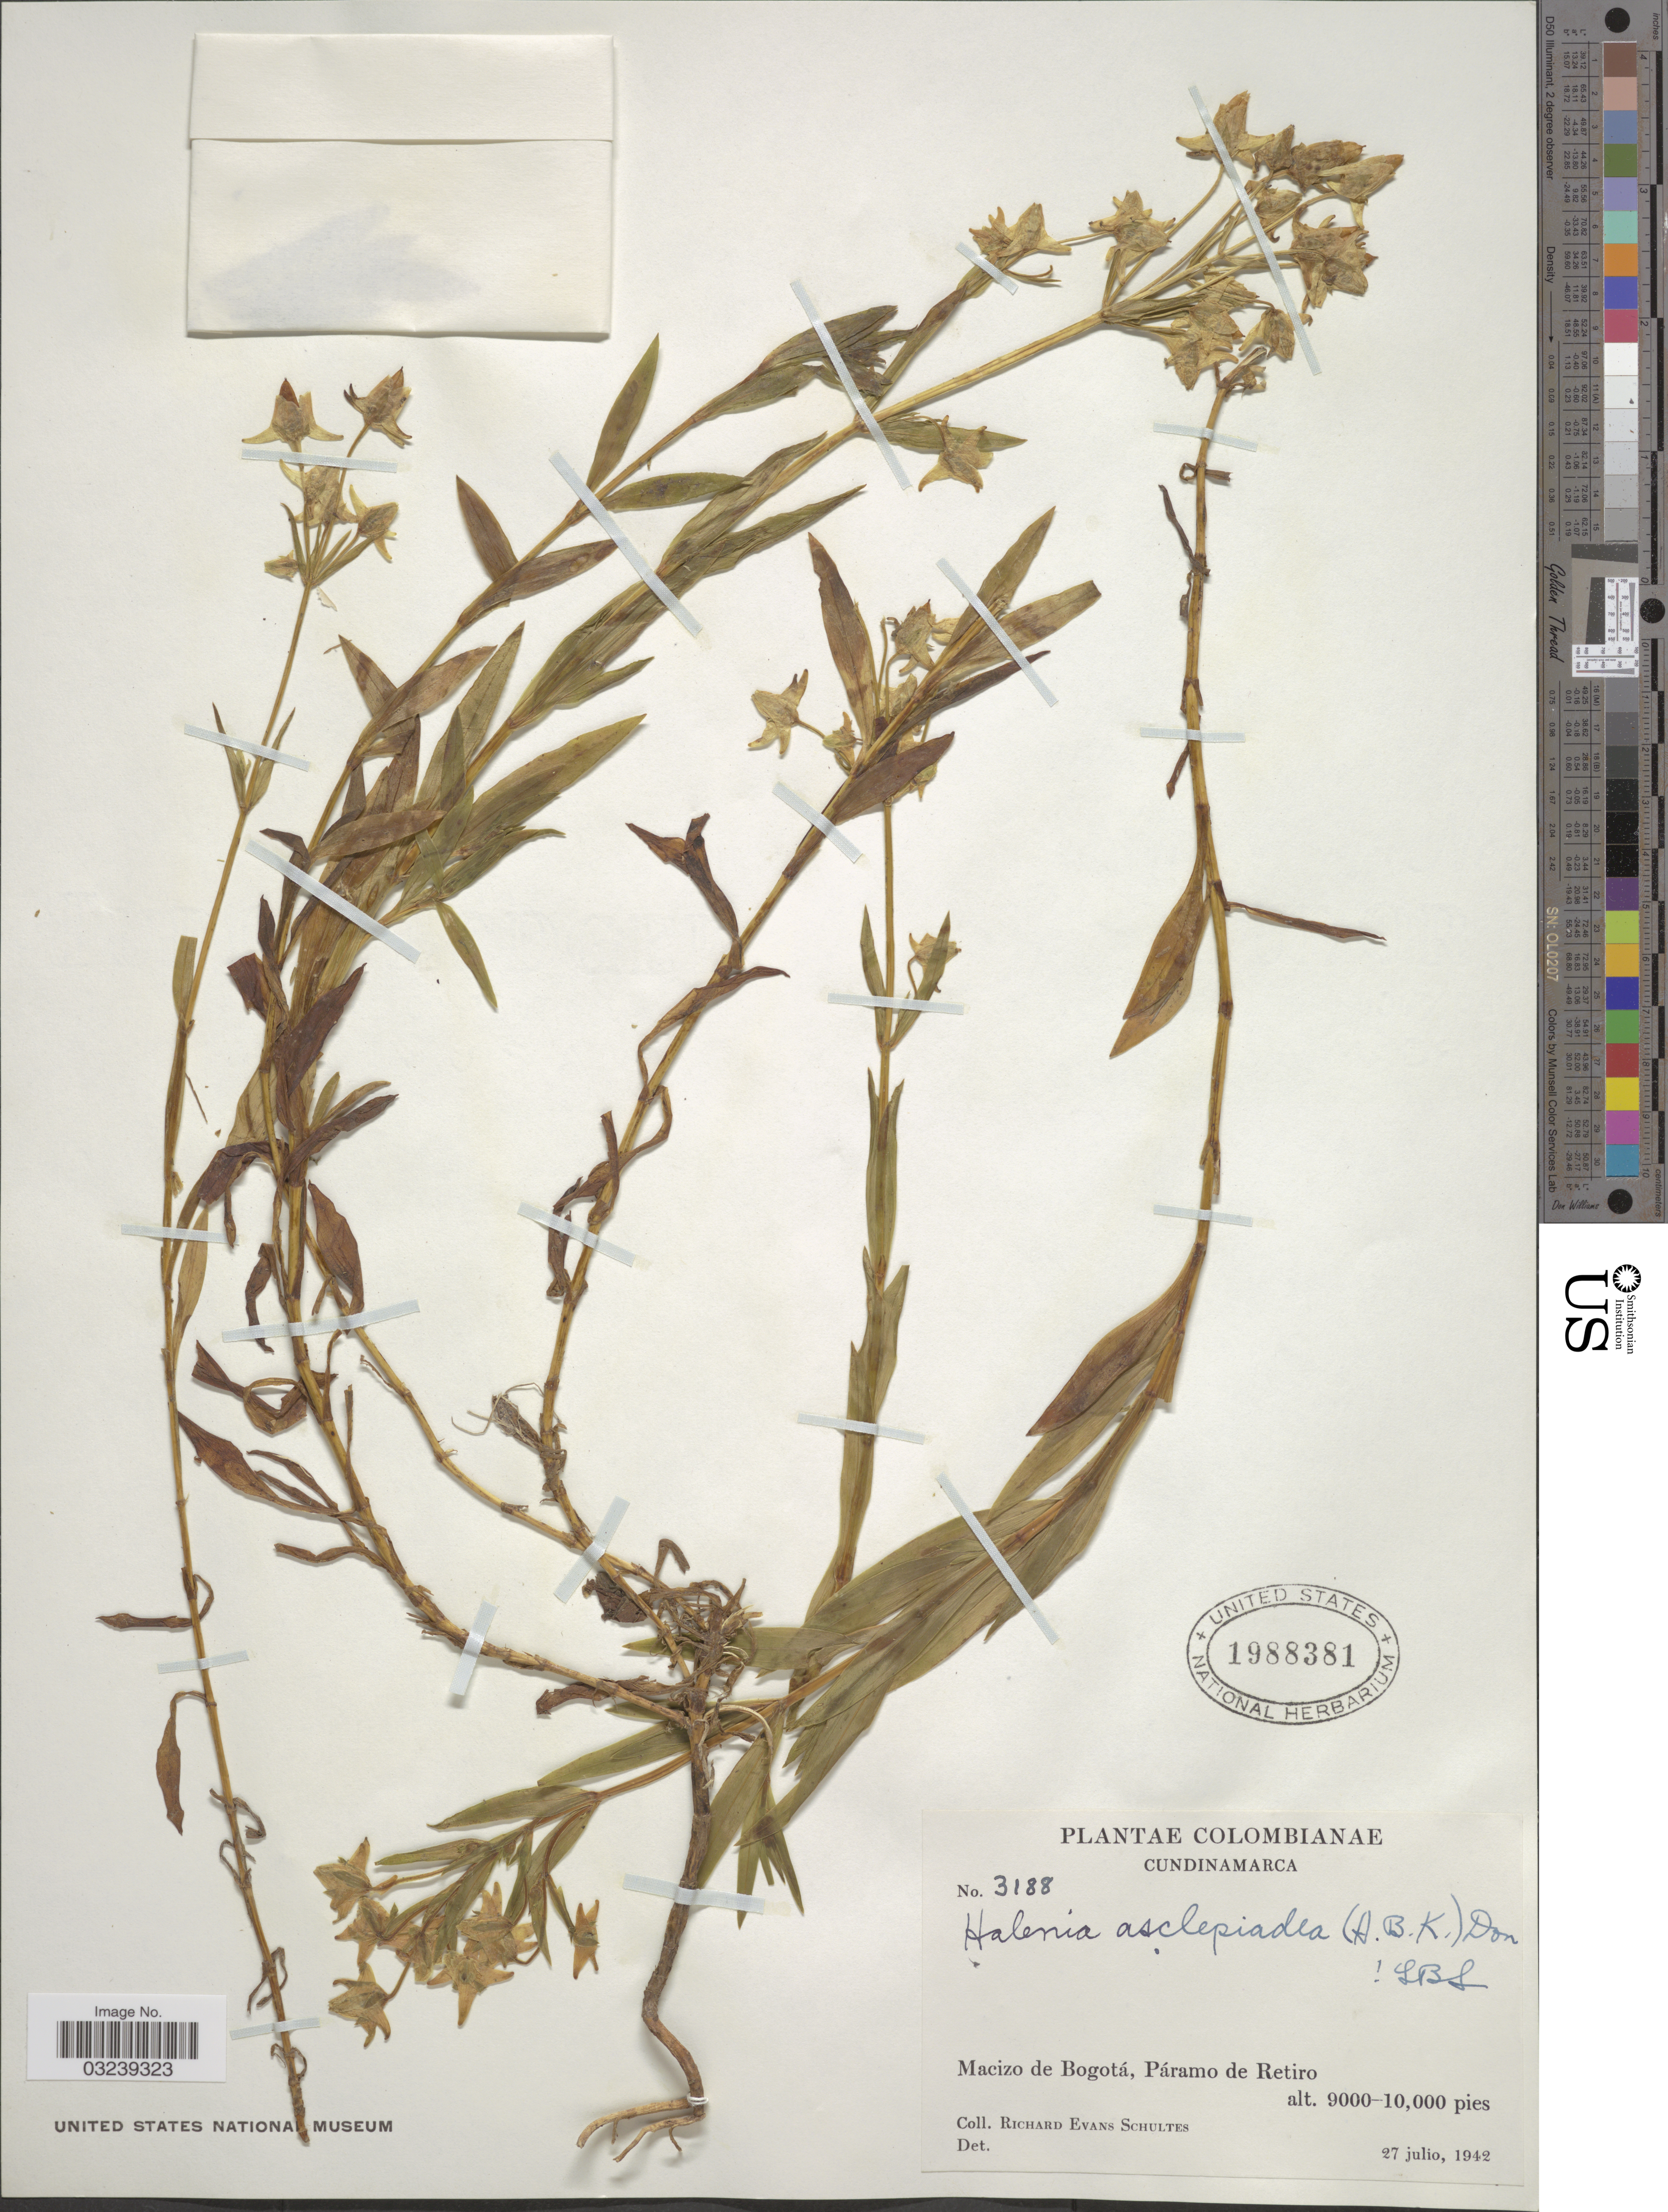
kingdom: Plantae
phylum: Tracheophyta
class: Magnoliopsida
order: Gentianales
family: Gentianaceae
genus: Halenia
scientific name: Halenia asclepiadea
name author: (Kunth) G. Don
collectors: R. E. Schultes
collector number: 3188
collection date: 1942-07-27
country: Colombia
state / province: Cundinamarca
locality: Macizo de Bogotá, Páramo de Retiro.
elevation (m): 2743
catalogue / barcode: US 1988381